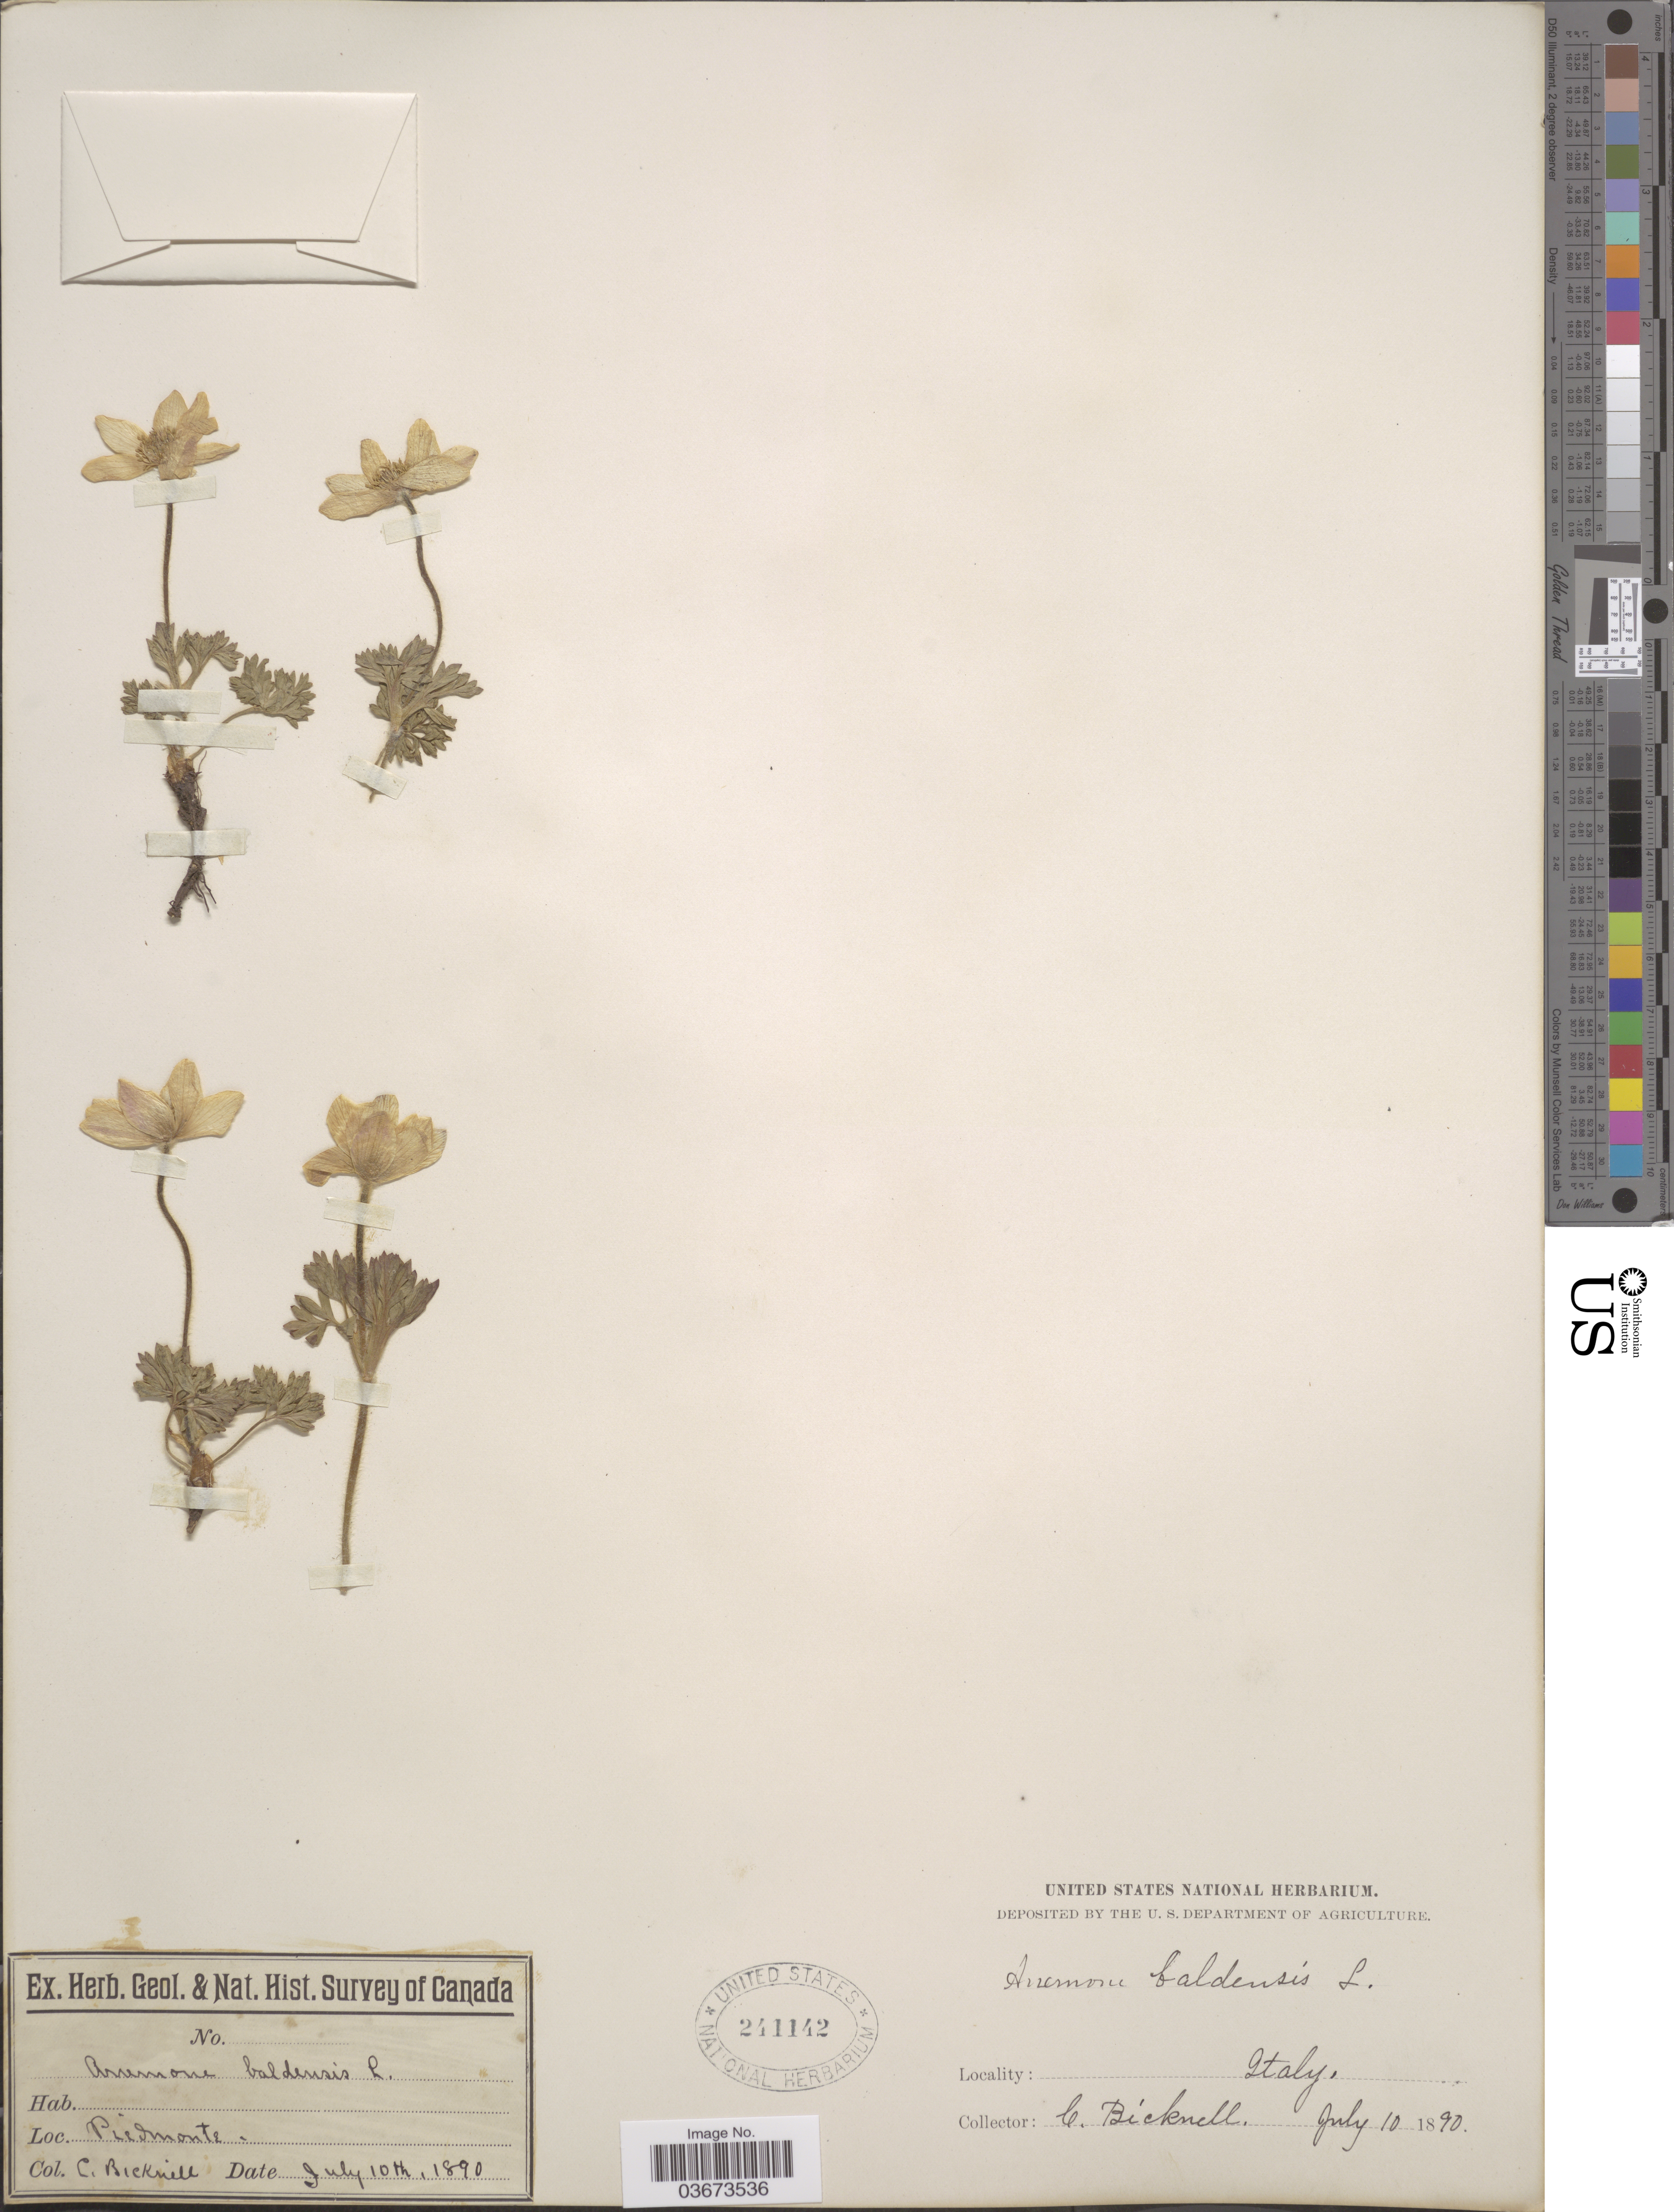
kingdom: Plantae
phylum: Tracheophyta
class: Magnoliopsida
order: Ranunculales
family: Ranunculaceae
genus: Anemone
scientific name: Anemone baldensis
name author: L.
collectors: C. Bicknell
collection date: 1890-07-10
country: Italy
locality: Piedmonte.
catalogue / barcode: US 241142